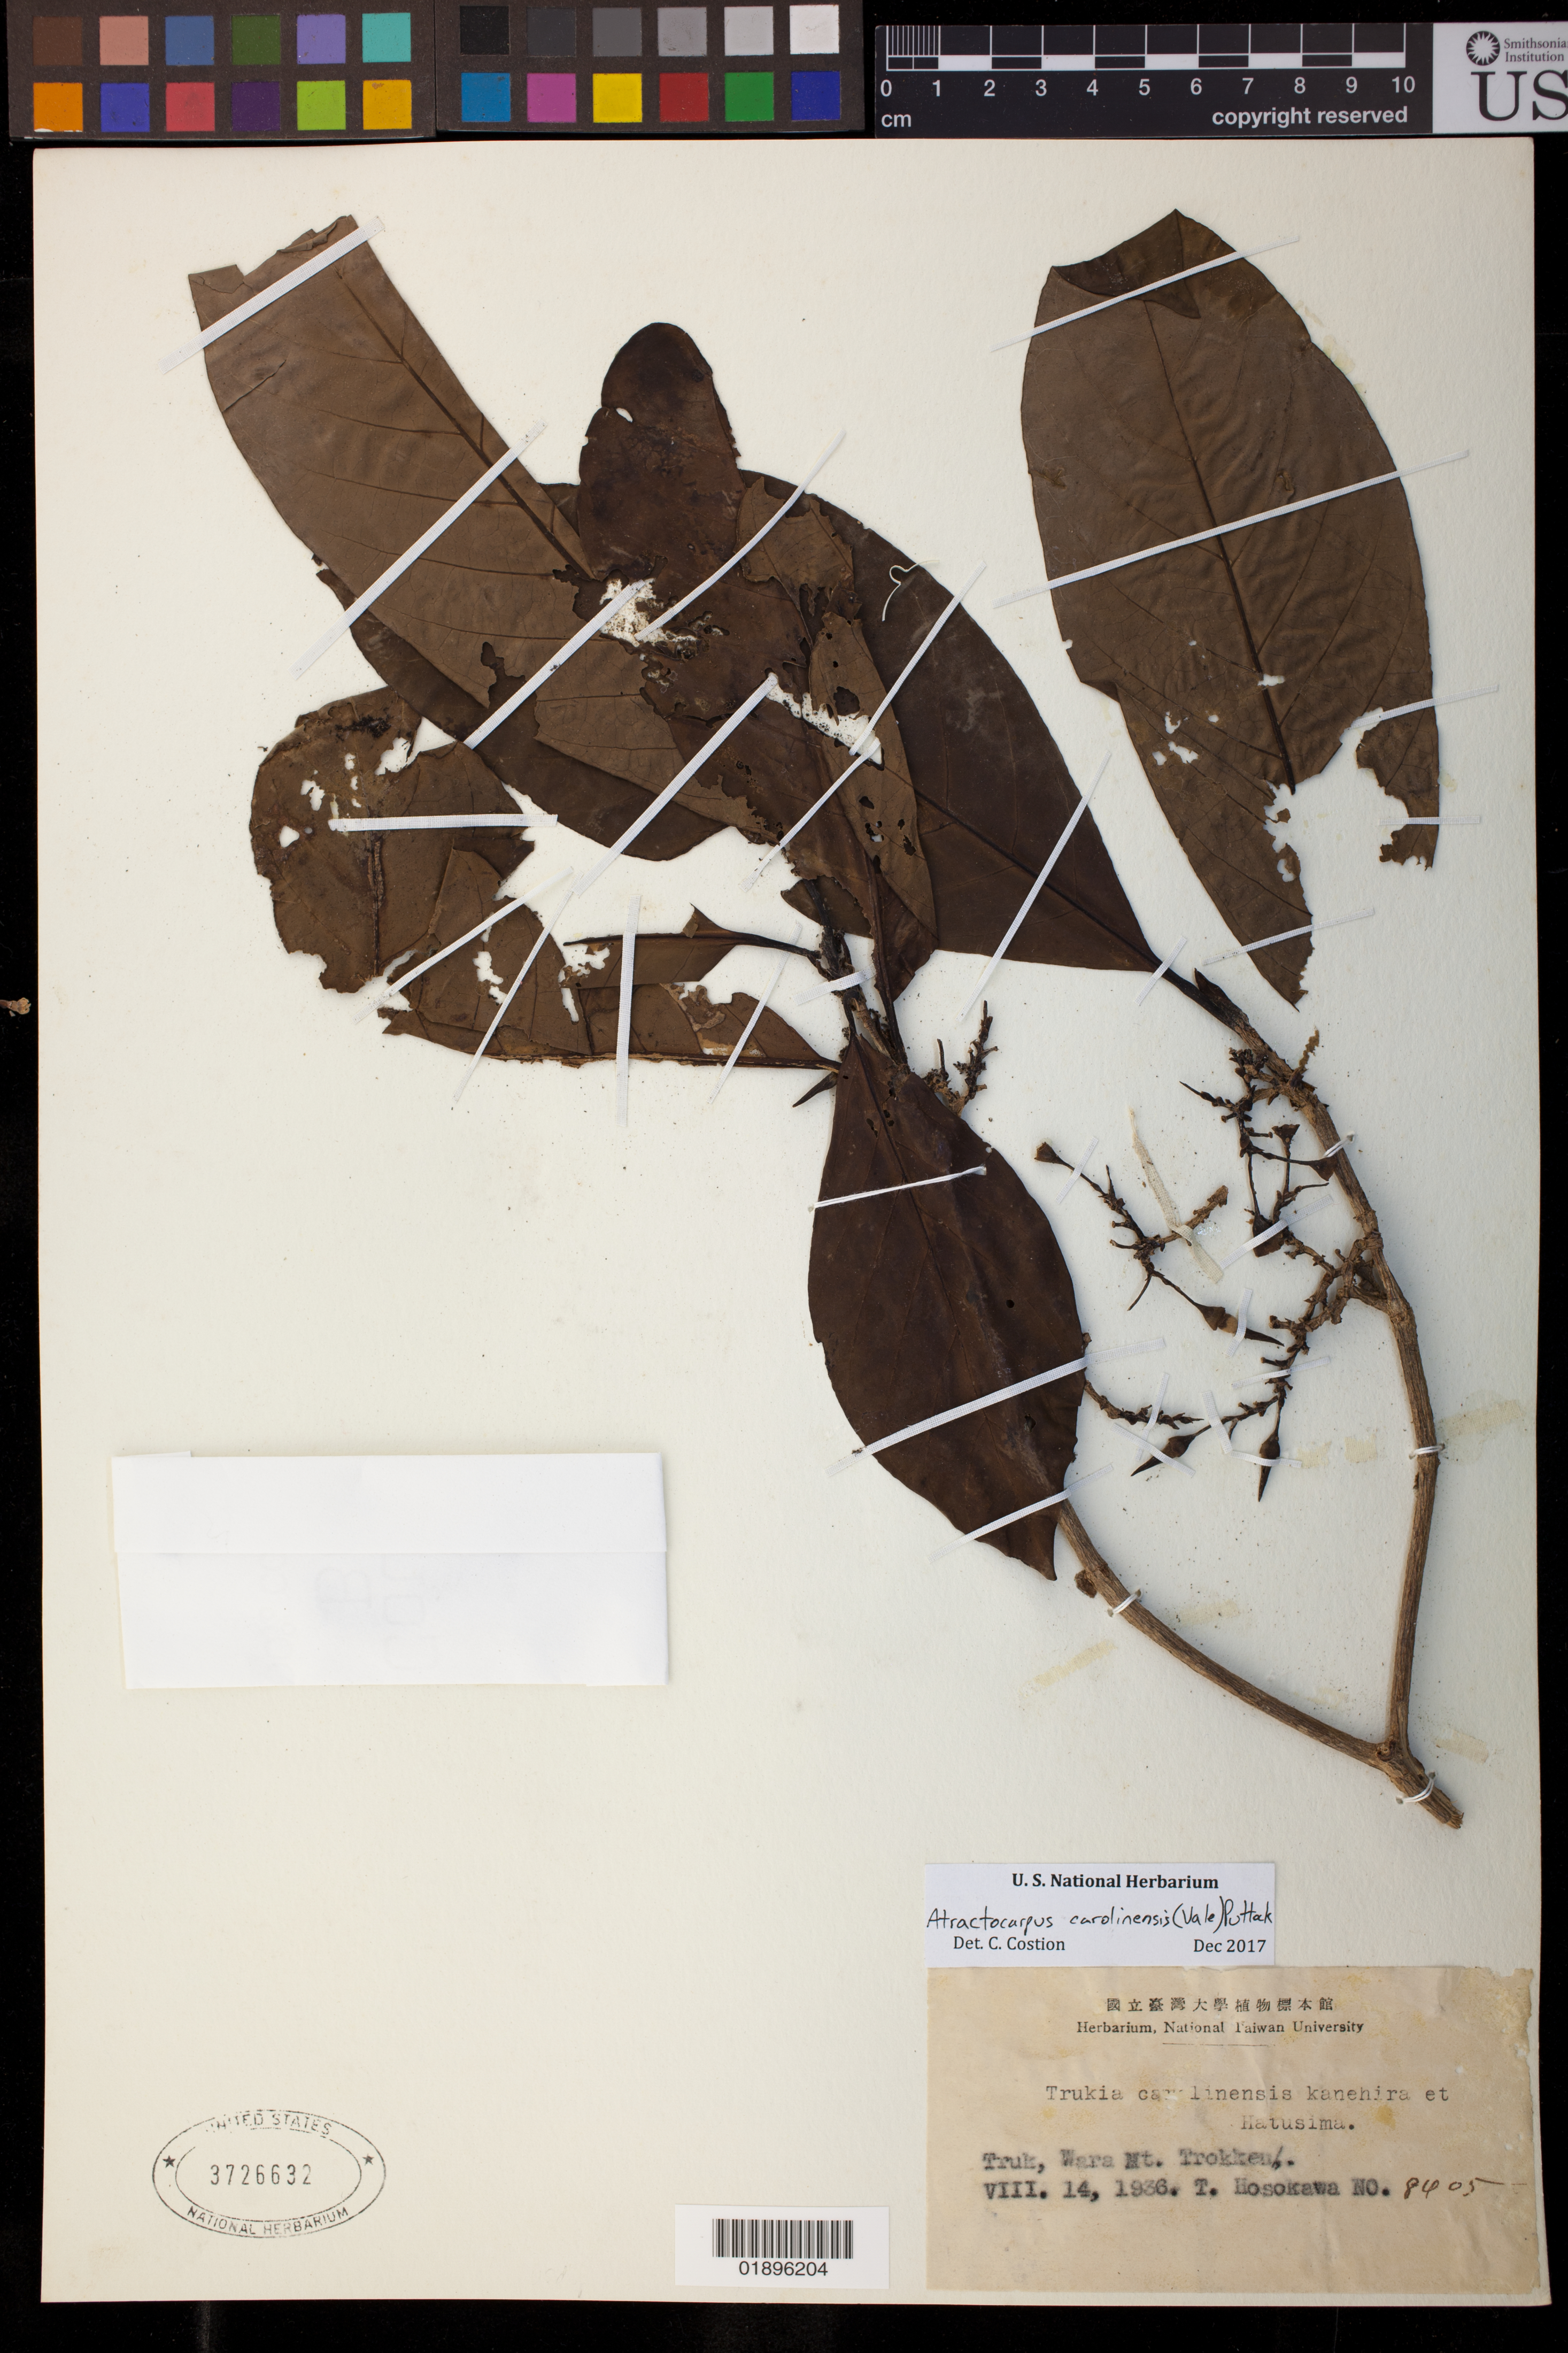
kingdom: Plantae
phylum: Tracheophyta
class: Magnoliopsida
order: Gentianales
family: Rubiaceae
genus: Atractocarpus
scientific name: Atractocarpus carolinensis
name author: (Valeton) Puttock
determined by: Costion, C.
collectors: T. Hosokawa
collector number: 8405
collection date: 1936-08-14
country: Micronesia, Federated States of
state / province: Truk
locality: Ware Mt. Trokken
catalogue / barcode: US 3726632